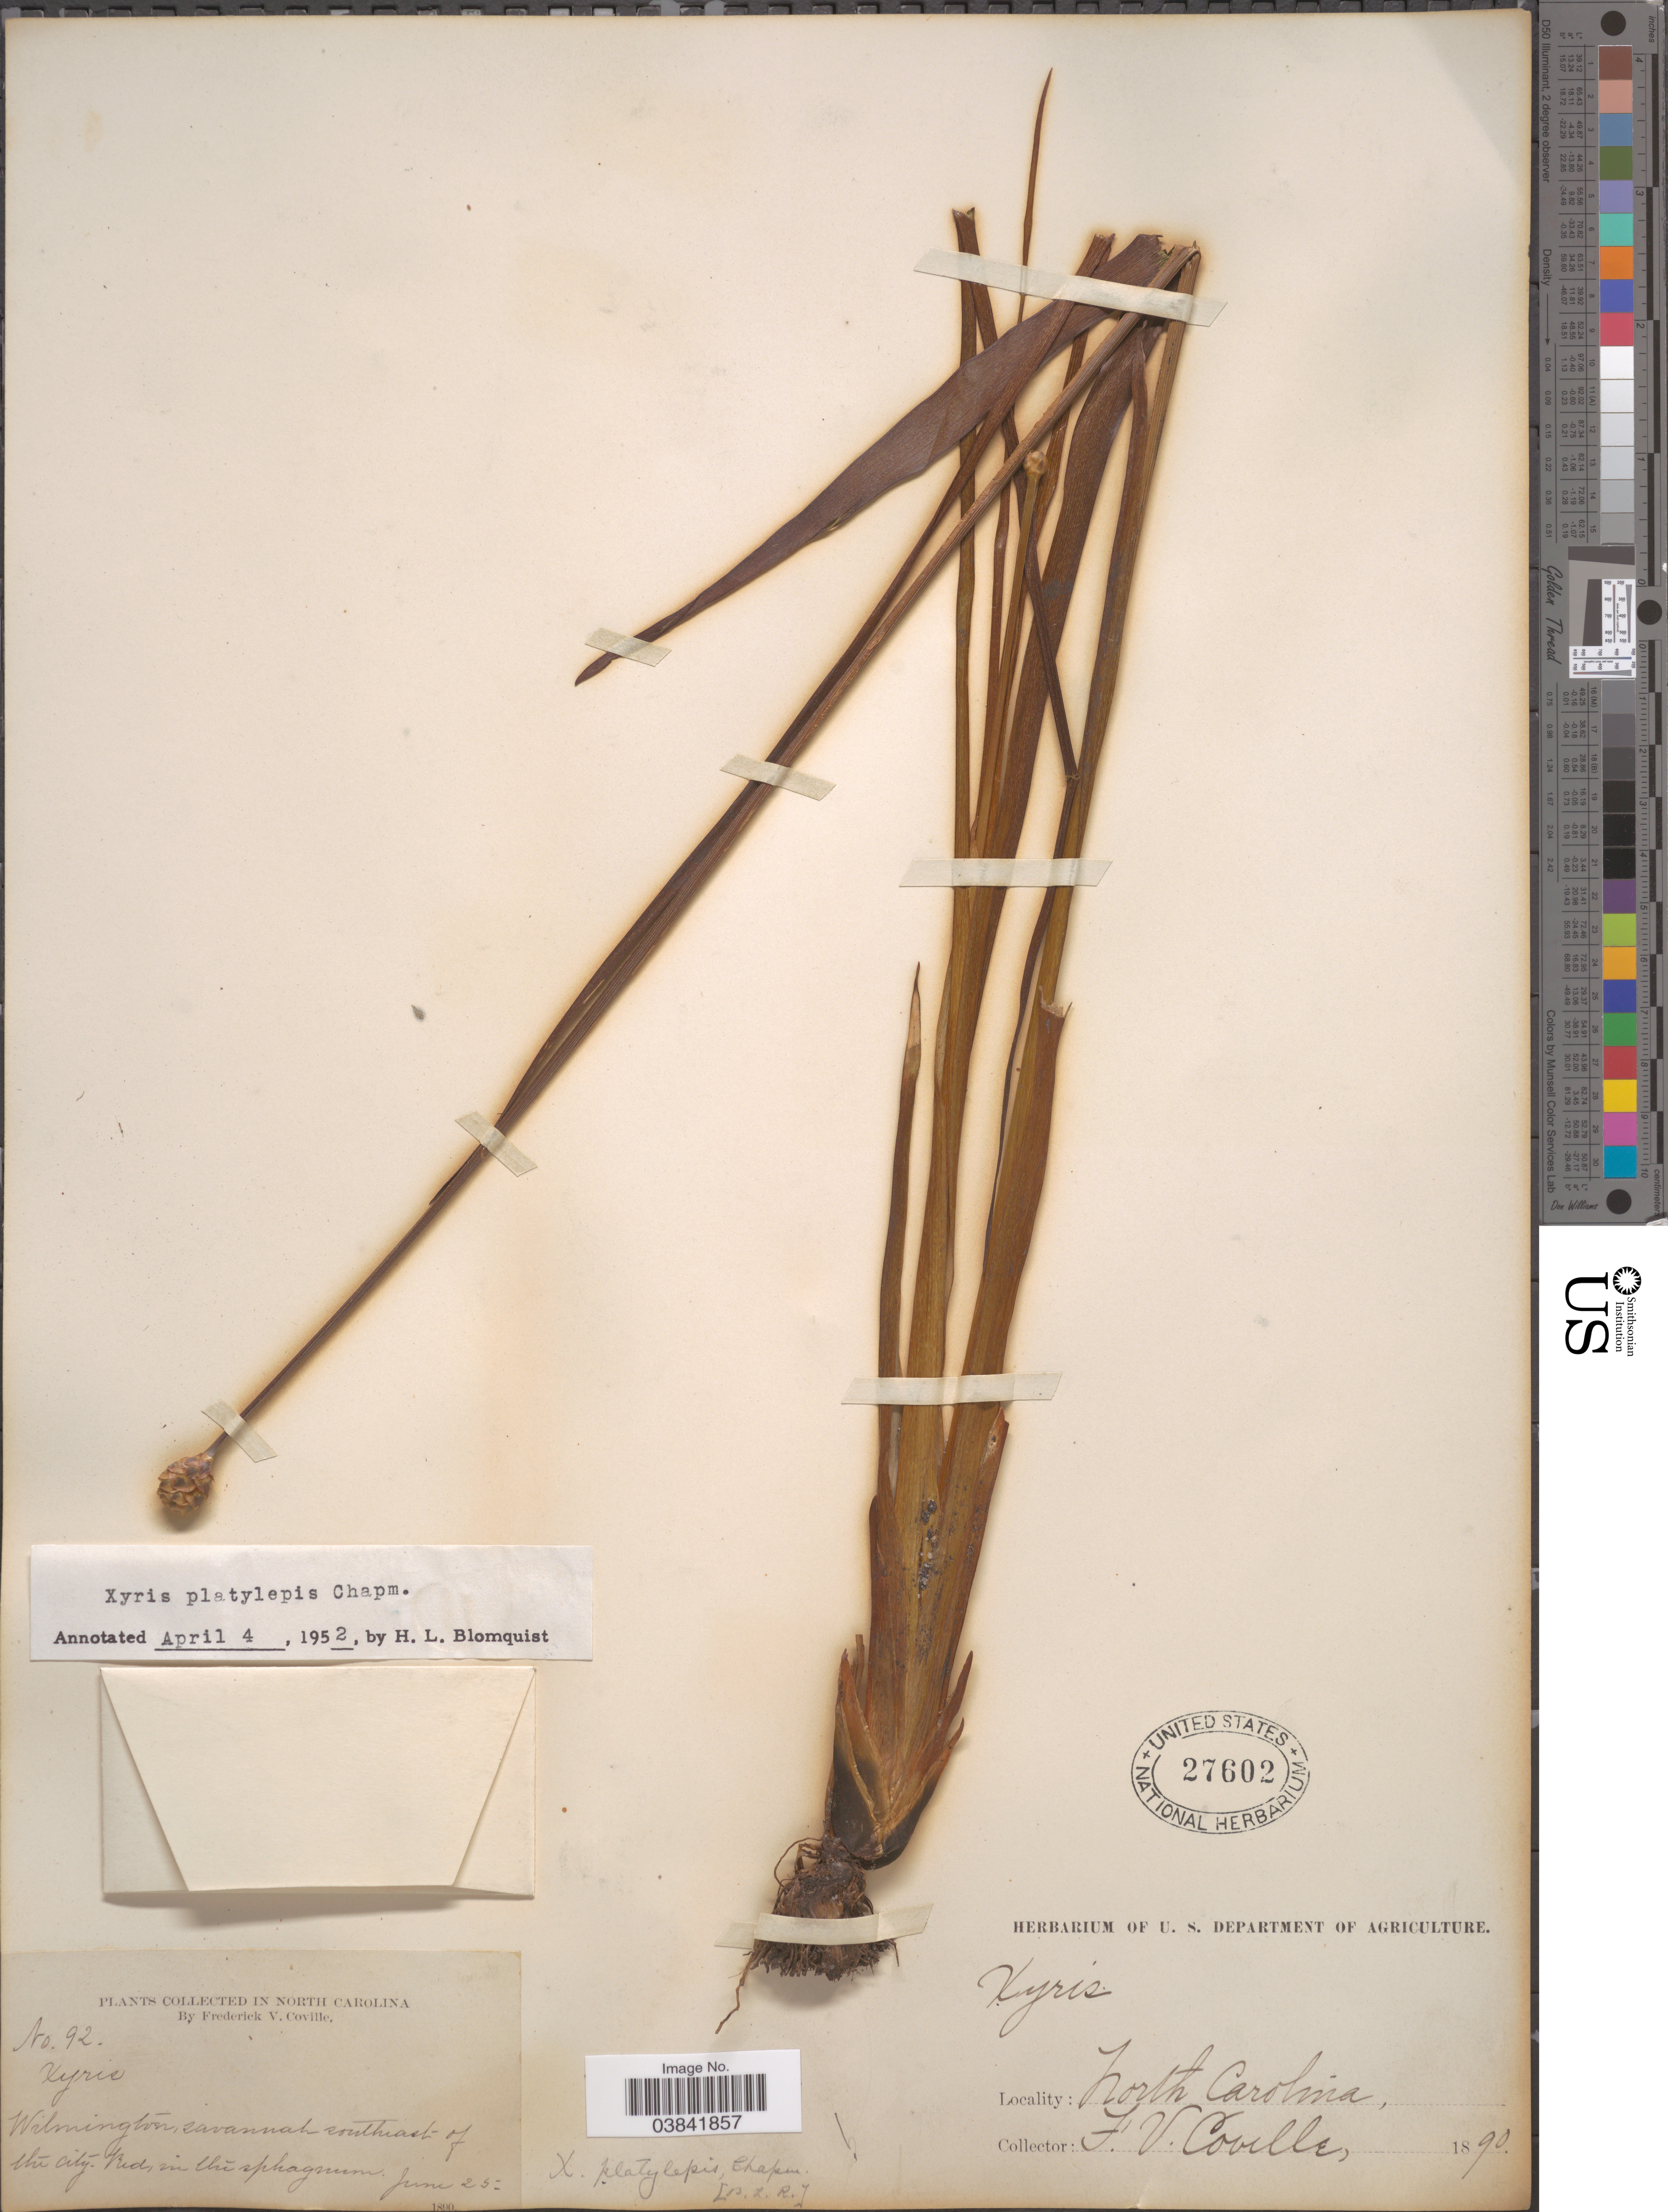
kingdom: Plantae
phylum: Tracheophyta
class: Liliopsida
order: Poales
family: Xyridaceae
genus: Xyris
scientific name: Xyris platylepis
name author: Chapm.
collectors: F. V. Coville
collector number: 92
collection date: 1890-06-25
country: United States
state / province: North Carolina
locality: Wilmington, savannah southeast of the city.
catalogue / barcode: US 27602